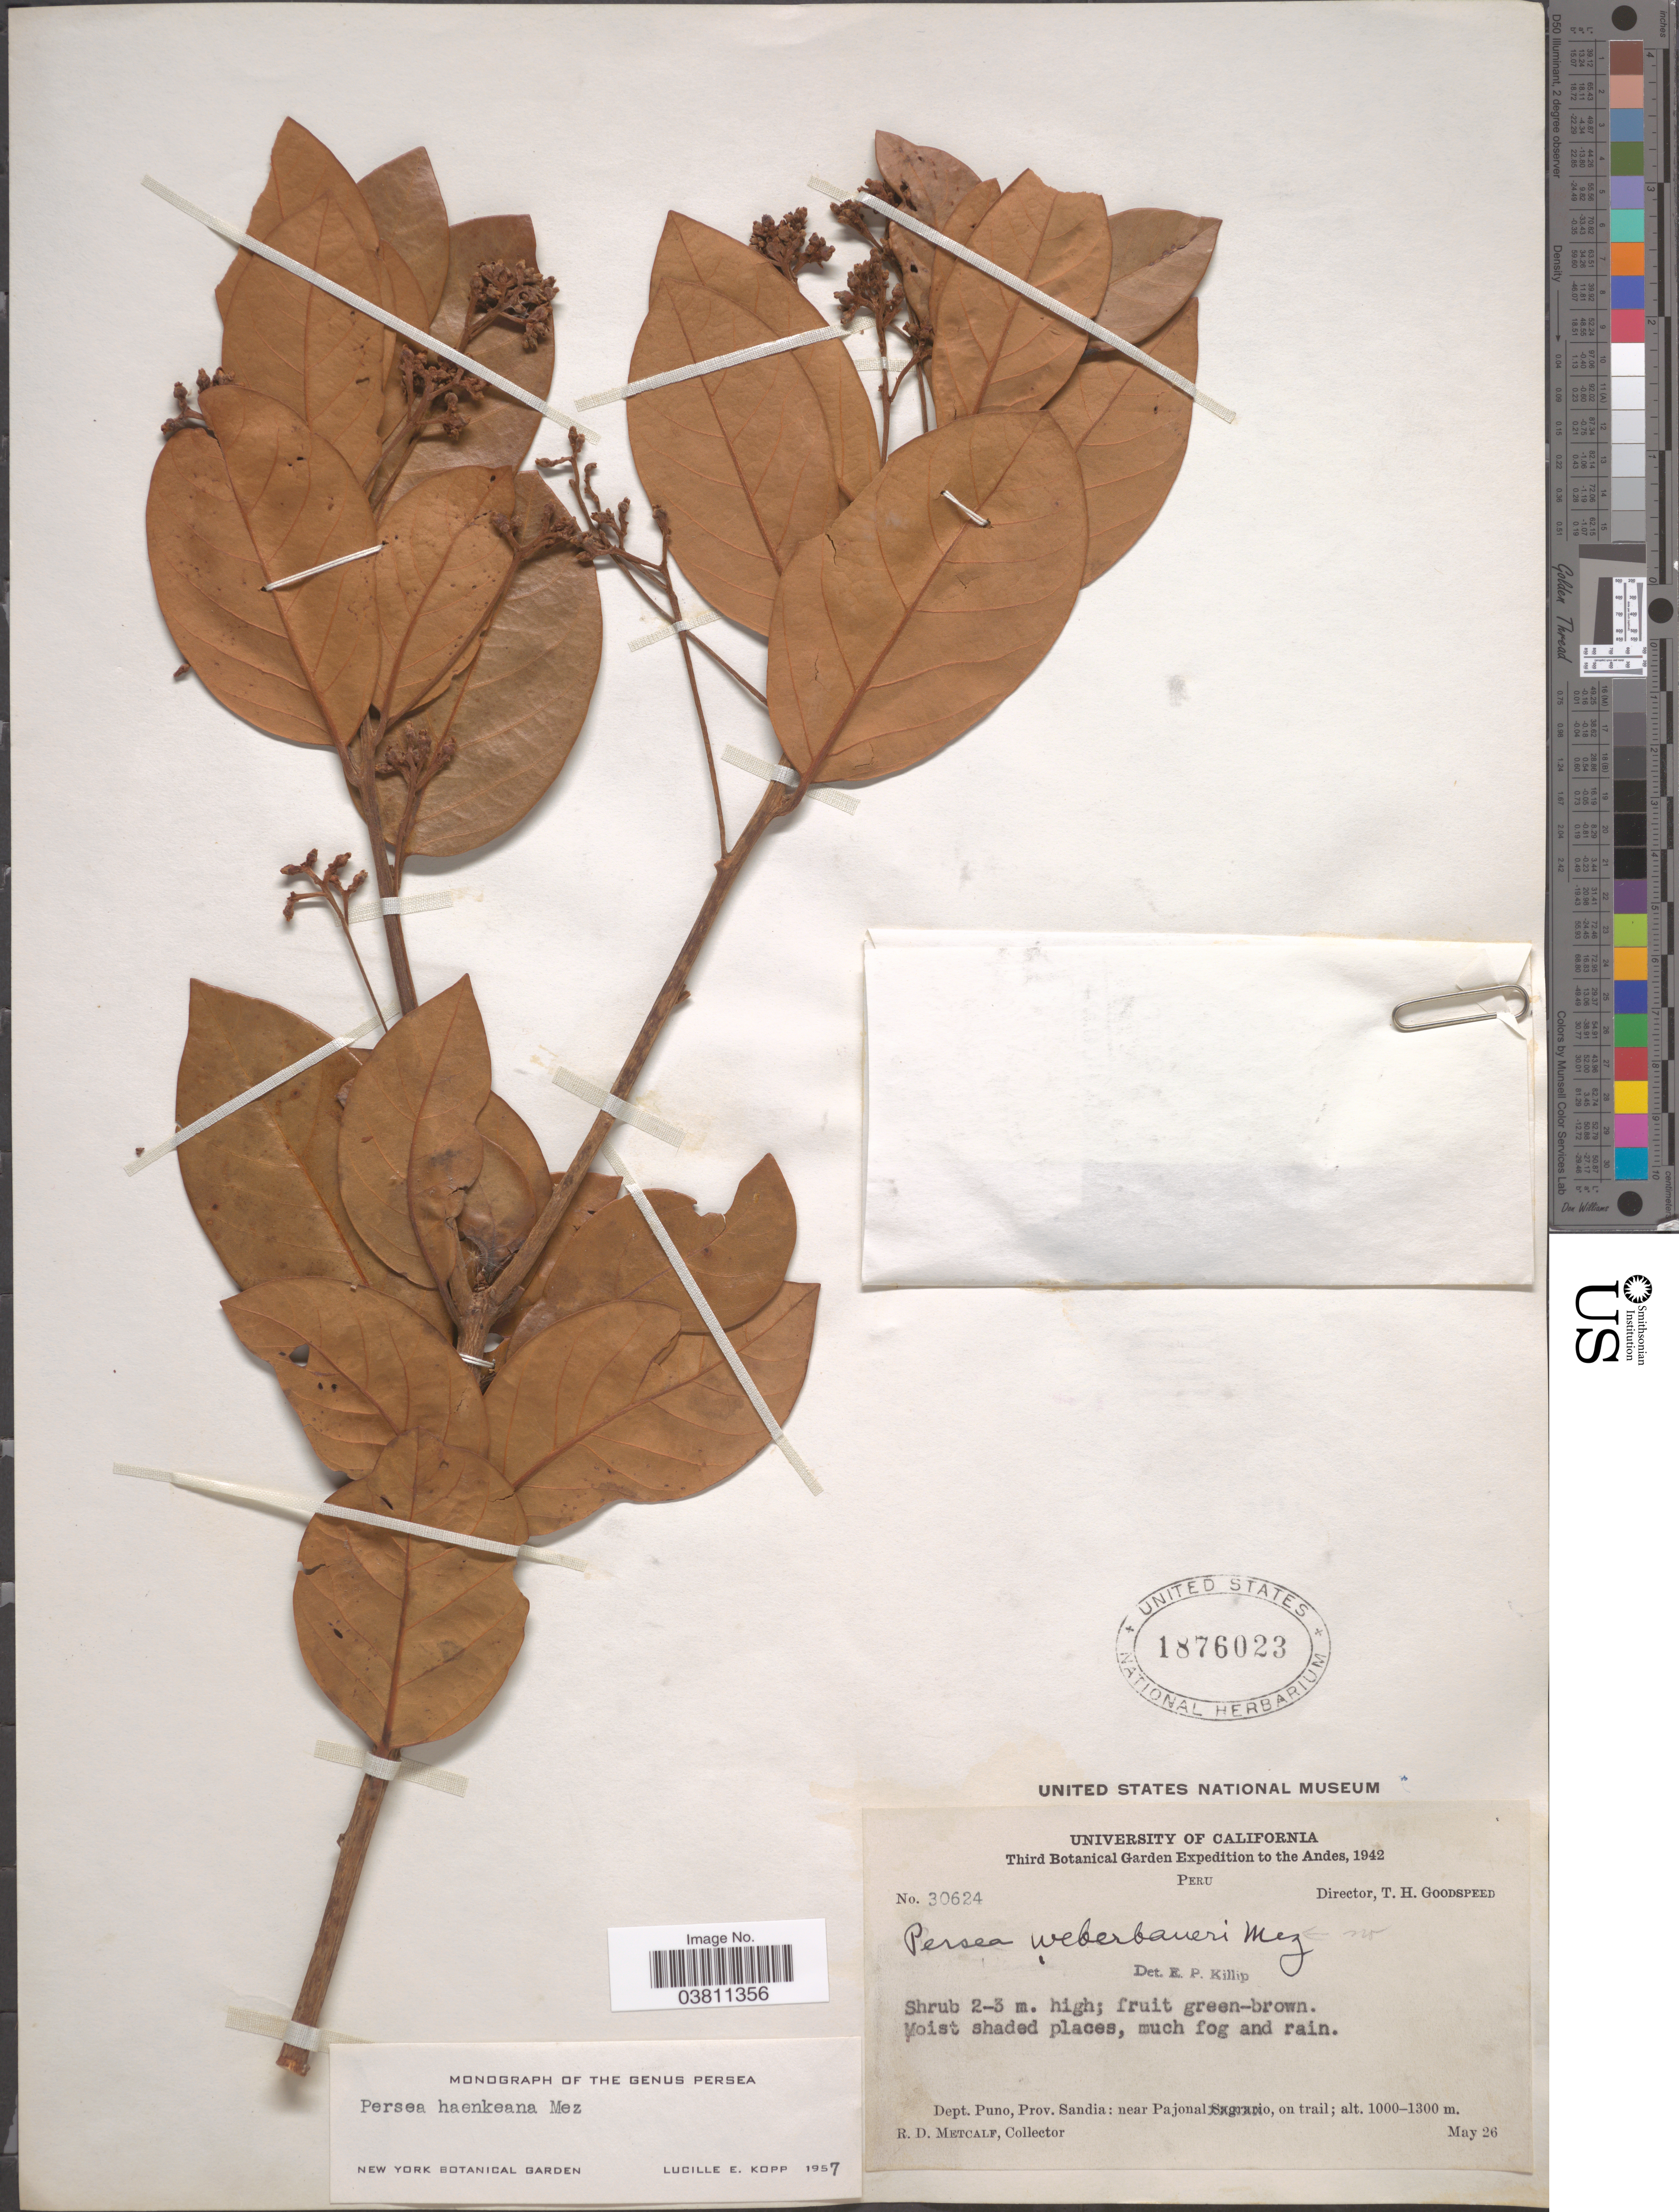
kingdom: Plantae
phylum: Tracheophyta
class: Magnoliopsida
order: Laurales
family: Lauraceae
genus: Persea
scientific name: Persea haenkeana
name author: Mez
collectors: R. D. Metcalf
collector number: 30624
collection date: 1942-05-26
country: Peru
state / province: Puno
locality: The Andes. Dept. Puno, Prov. Sandia: near Pajonal, on trail.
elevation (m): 1000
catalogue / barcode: US 1876023